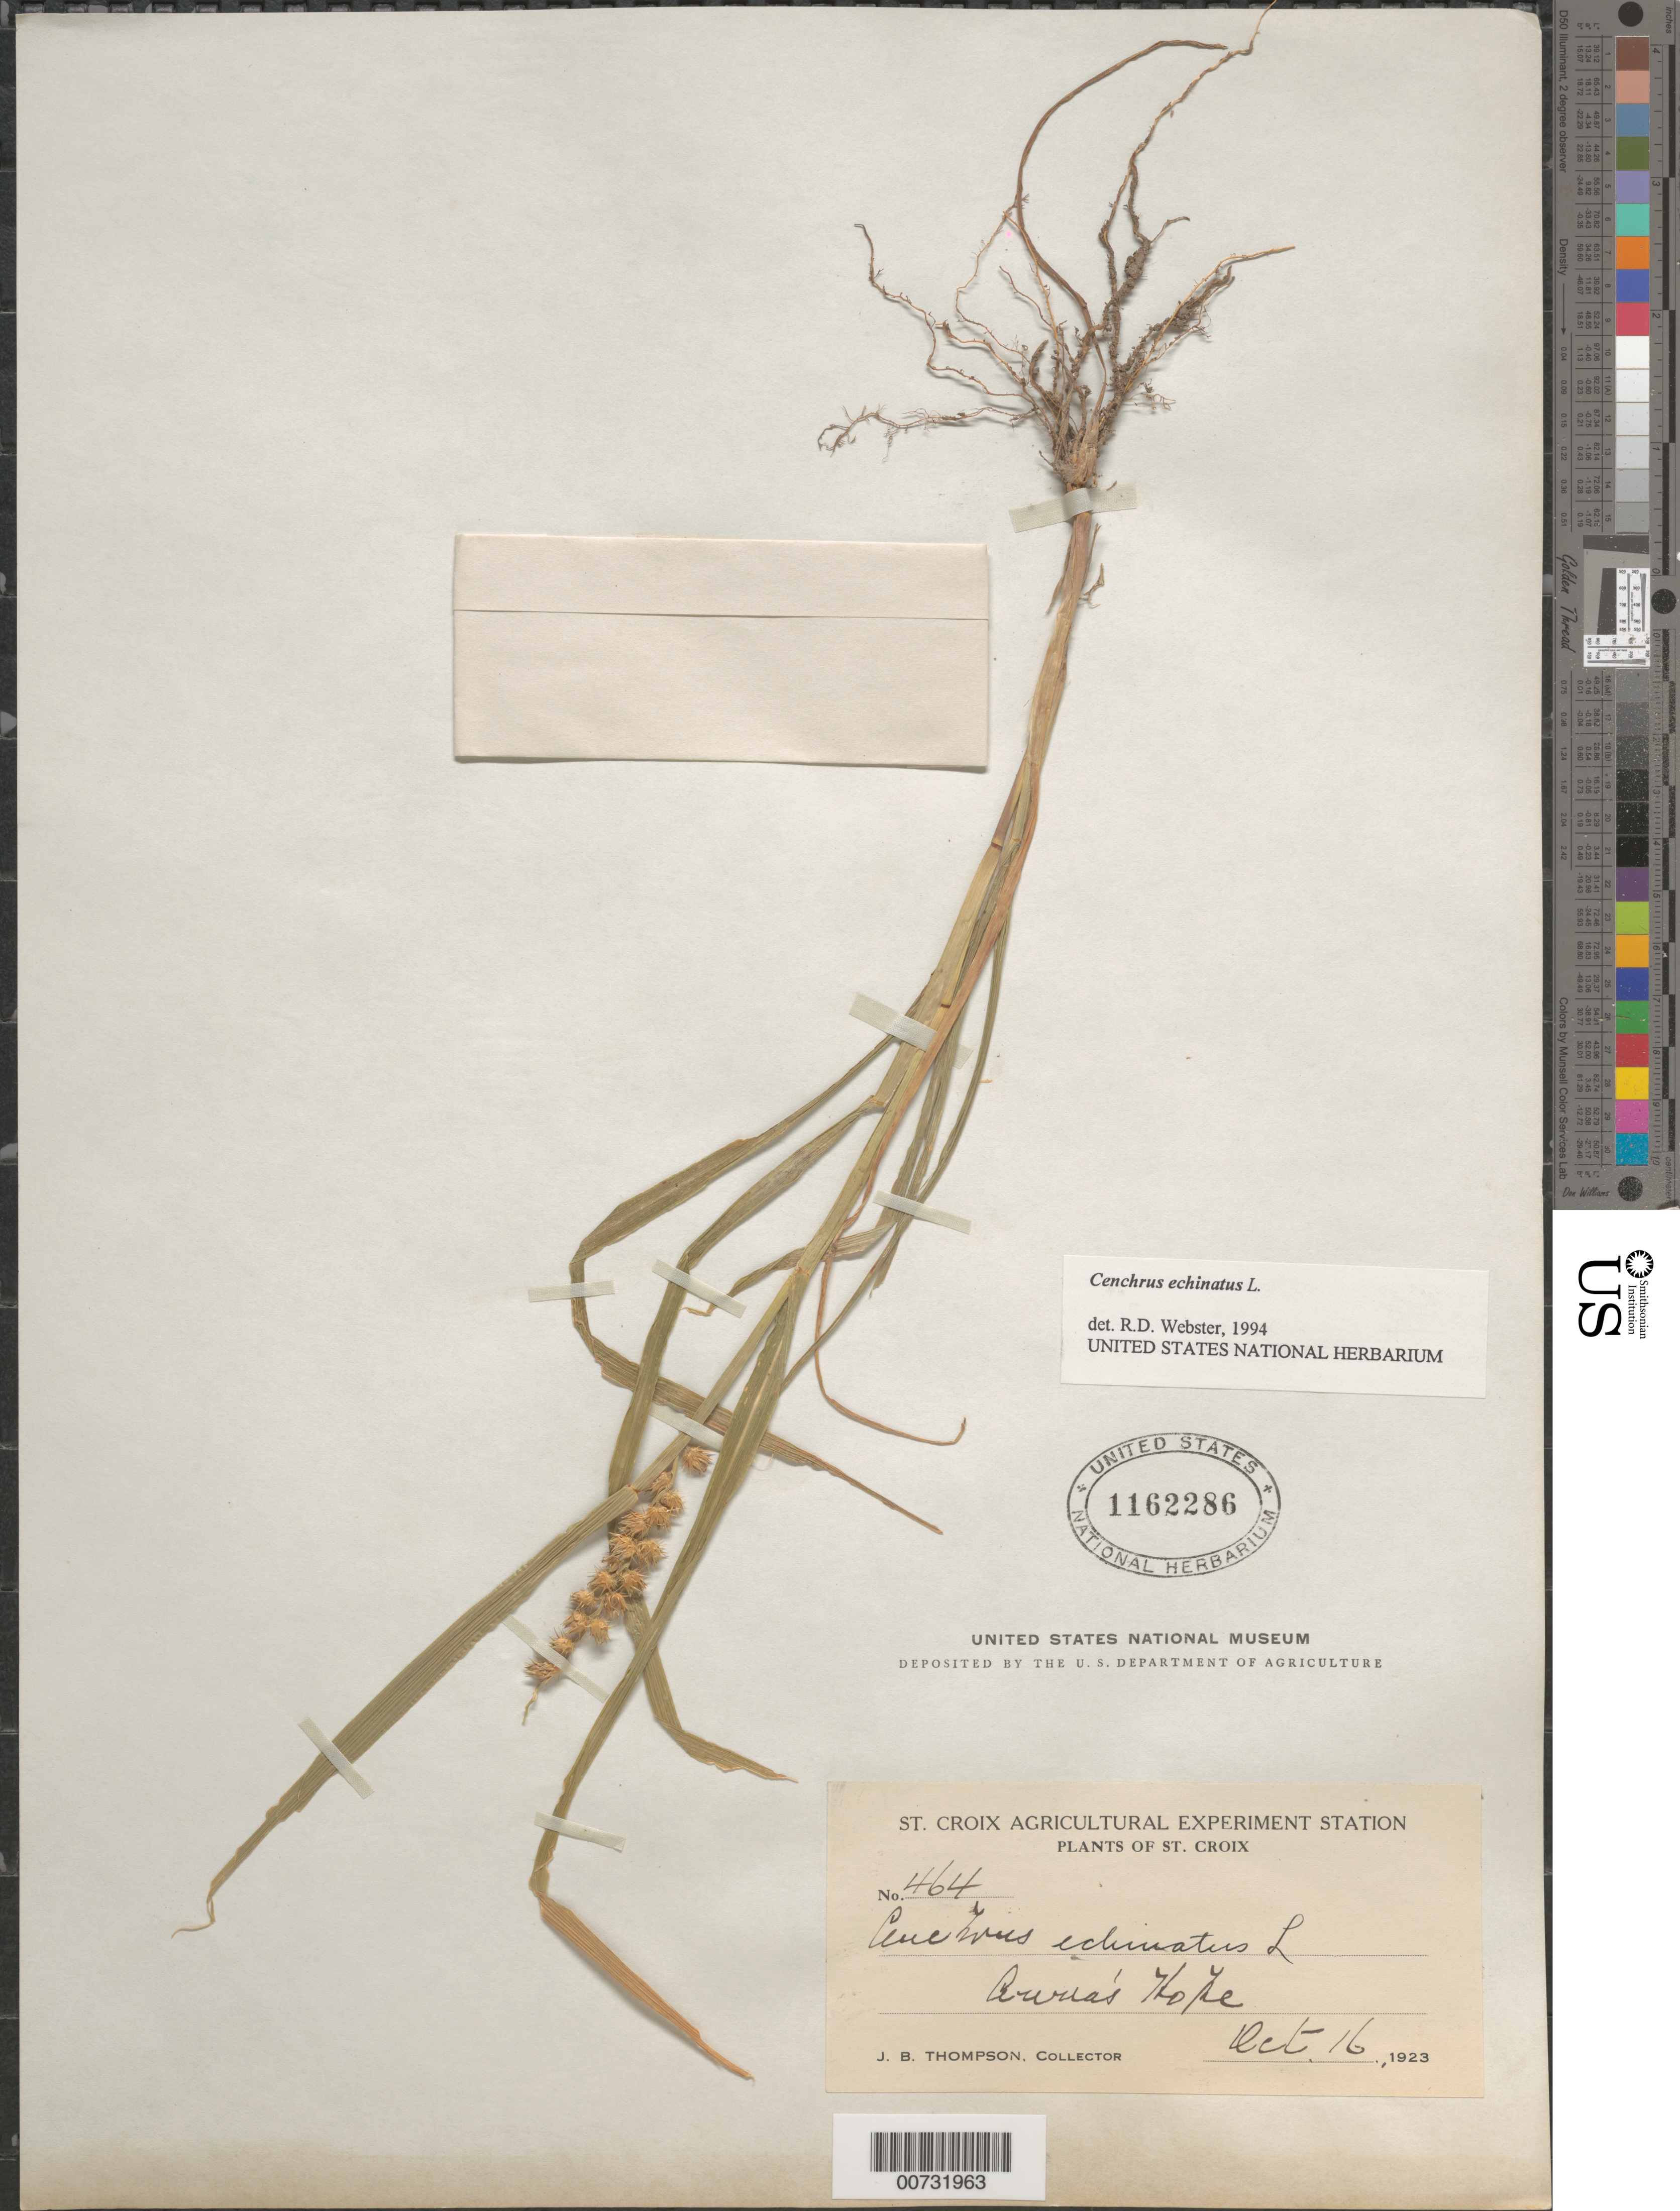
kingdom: Plantae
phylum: Tracheophyta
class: Liliopsida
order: Poales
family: Poaceae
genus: Cenchrus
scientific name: Cenchrus echinatus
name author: L.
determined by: Webster, Robert D.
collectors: J. B. Thompson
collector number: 464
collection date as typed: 16 Oct 1923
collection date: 1923-10-16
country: U.S. Virgin Islands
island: St. Croix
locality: St. Croix; Anna's Hope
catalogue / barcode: US 1162286